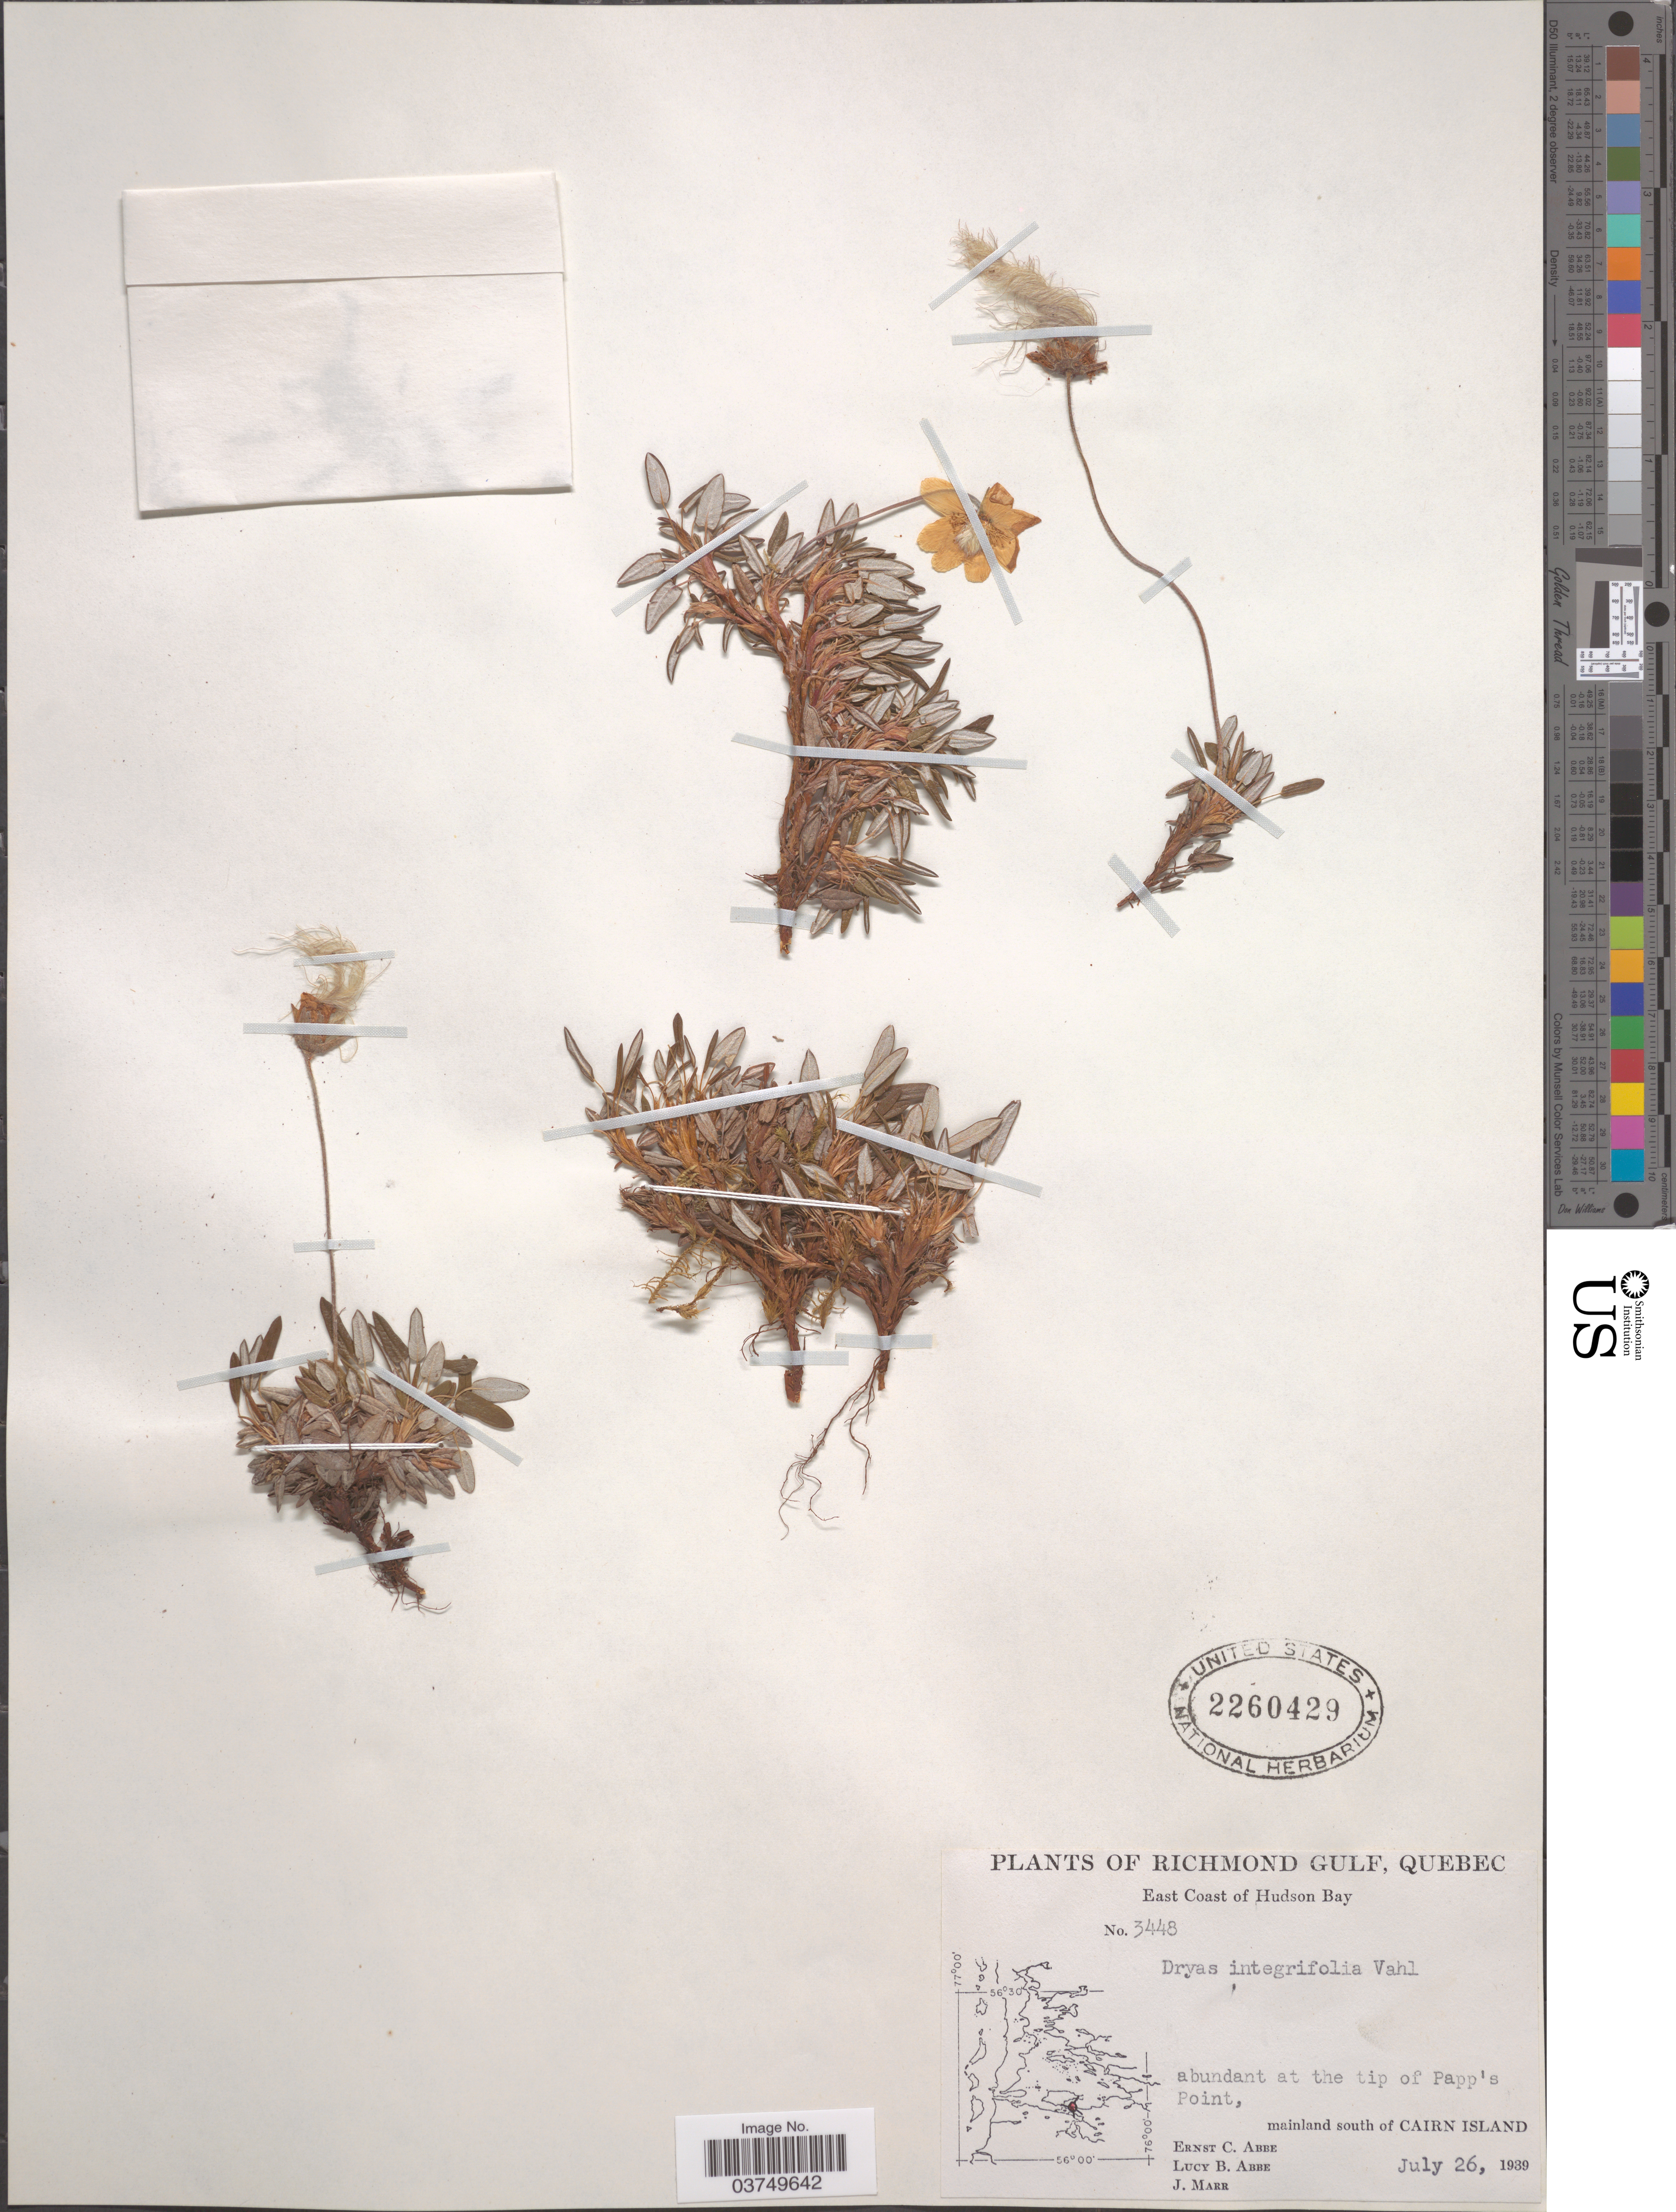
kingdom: Plantae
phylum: Tracheophyta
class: Magnoliopsida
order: Rosales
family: Rosaceae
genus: Dryas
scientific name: Dryas integrifolia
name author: Vahl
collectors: E. C. Abbe, L. B. Abbe & J. Marr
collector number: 3448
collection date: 1939-07-26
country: Canada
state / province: Quebec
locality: Richmond Gulf. East Coast of Hudson Bay. At the tip of Papp's Point, mainland south of Cairn Island.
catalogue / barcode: US 2260429